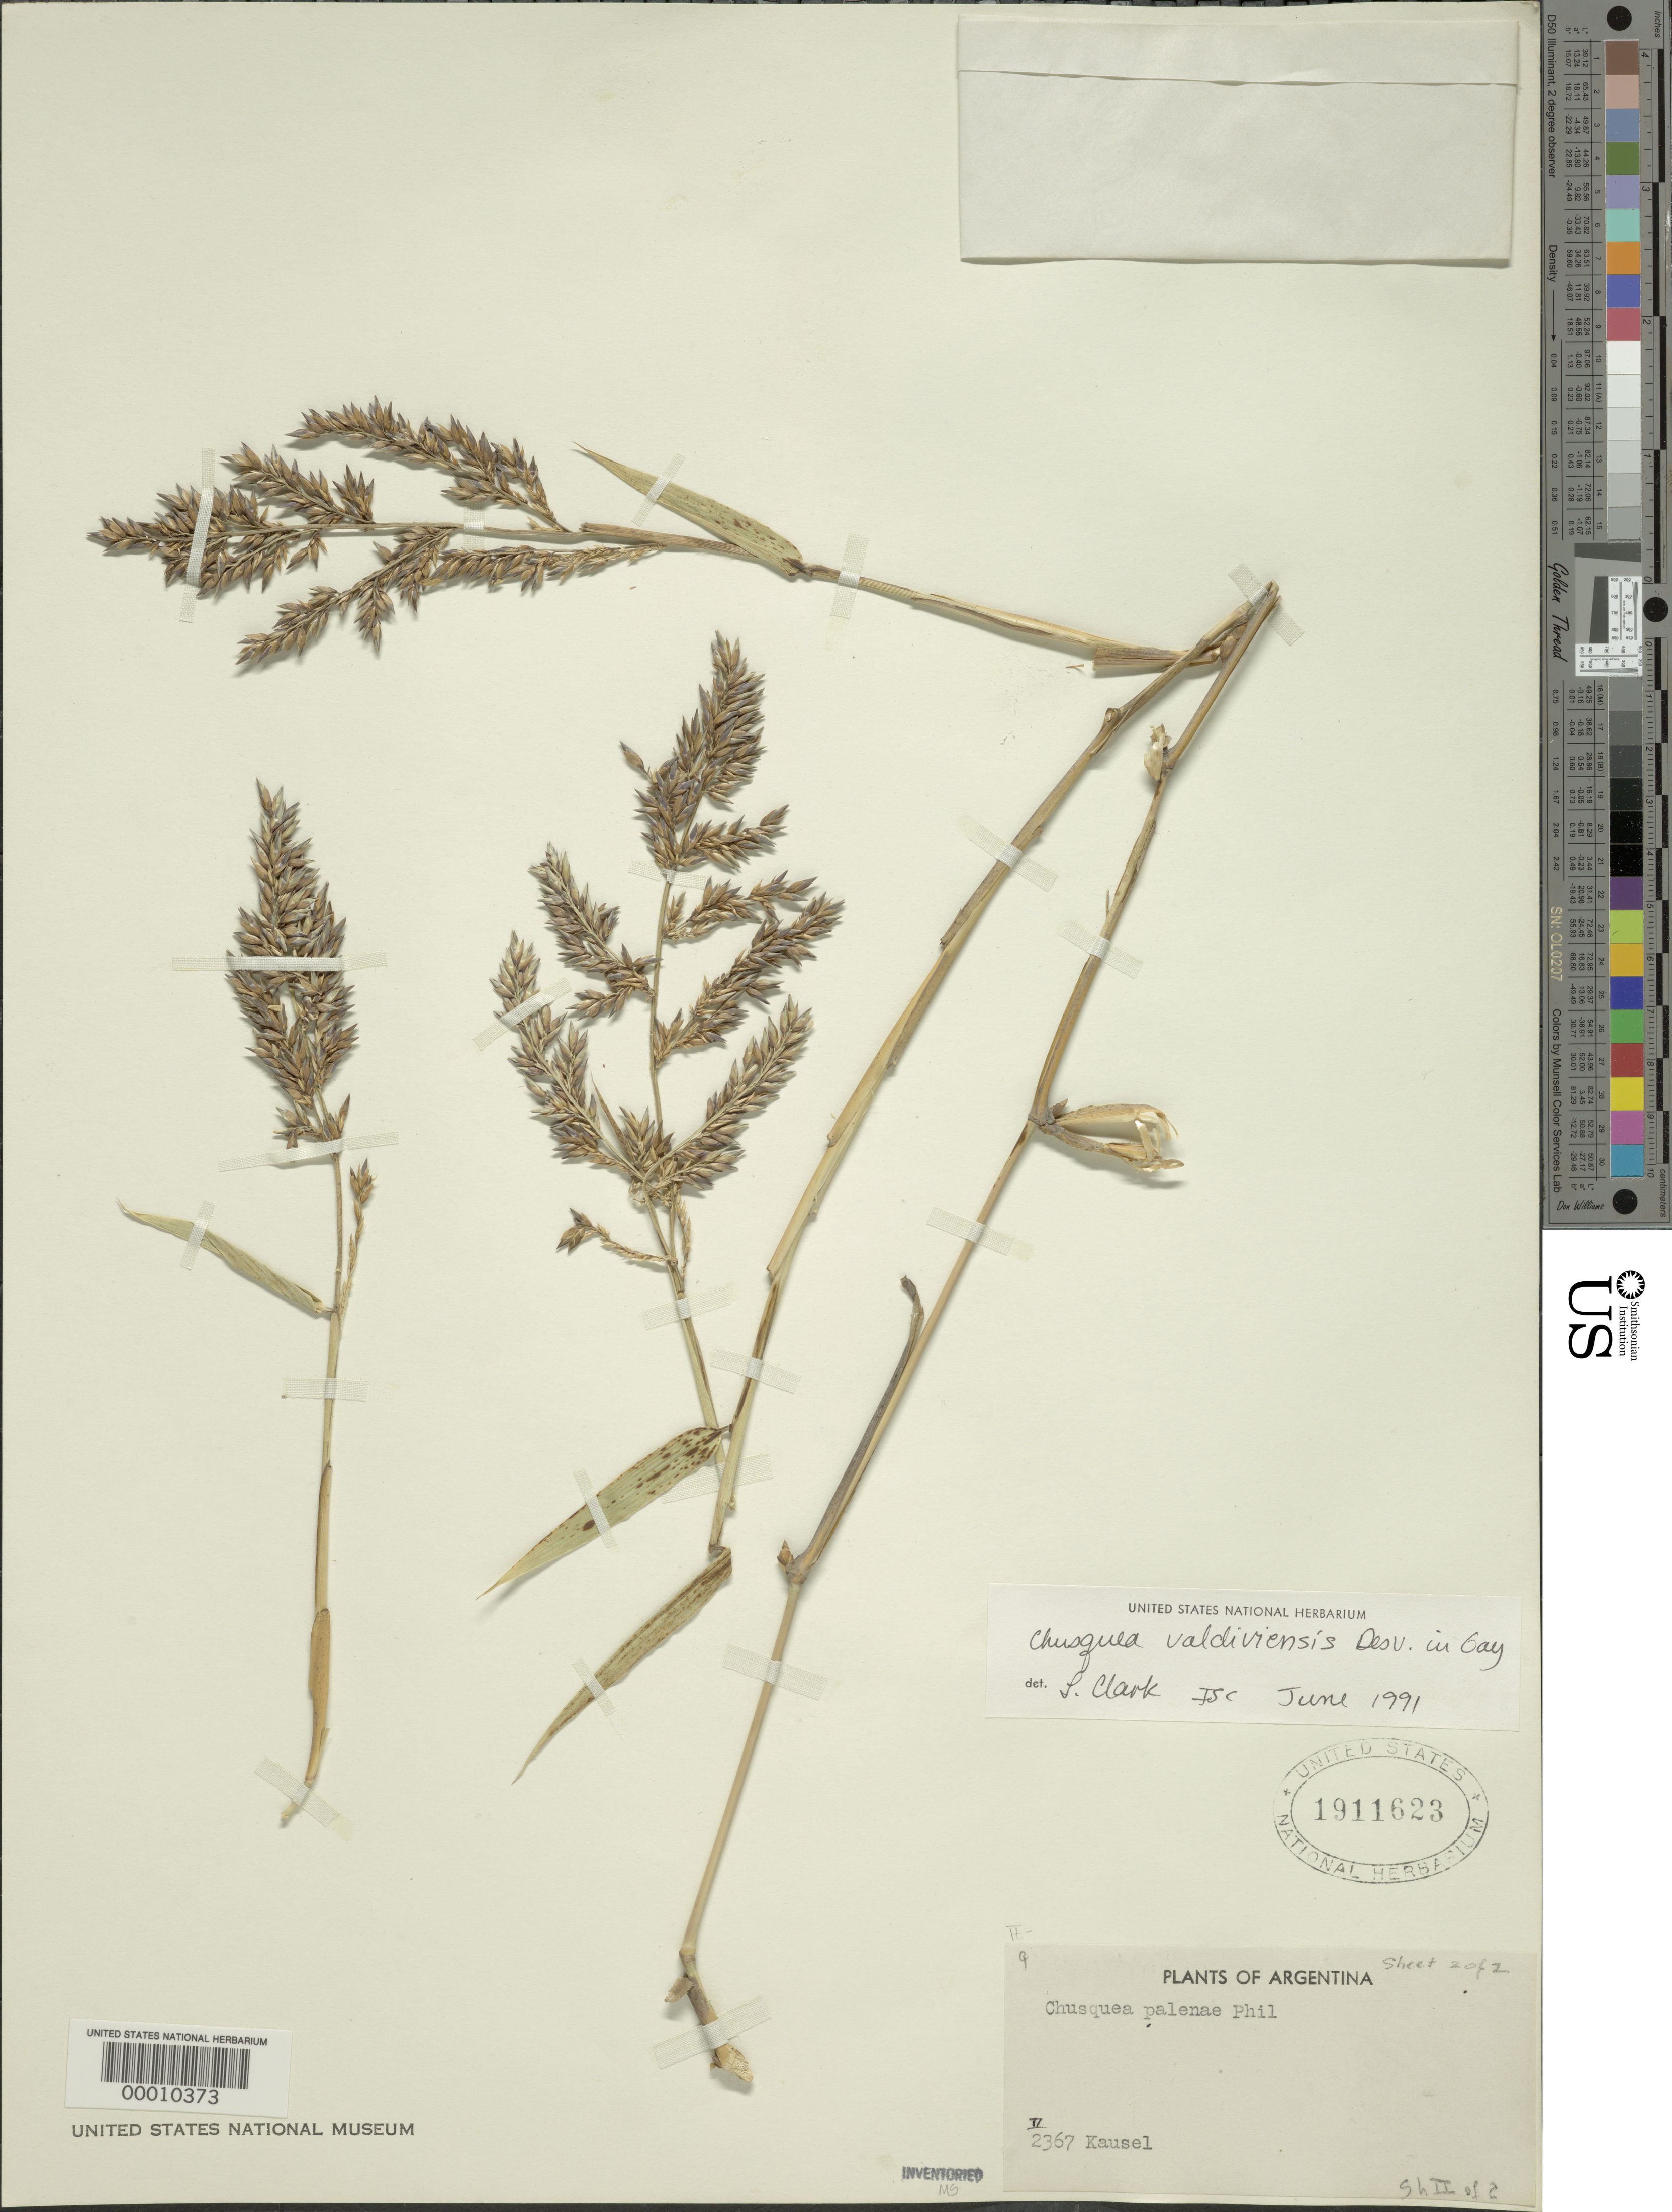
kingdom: Plantae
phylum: Tracheophyta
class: Liliopsida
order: Poales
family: Poaceae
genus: Chusquea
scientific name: Chusquea valdiviensis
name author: É. Desv. in Gay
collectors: -. Kausel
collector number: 2367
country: Chile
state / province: Araucanía (IX)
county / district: Malleco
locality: Victoria dept., rari ruca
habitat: Mata semitrepadora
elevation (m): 450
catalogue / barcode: US 1911623